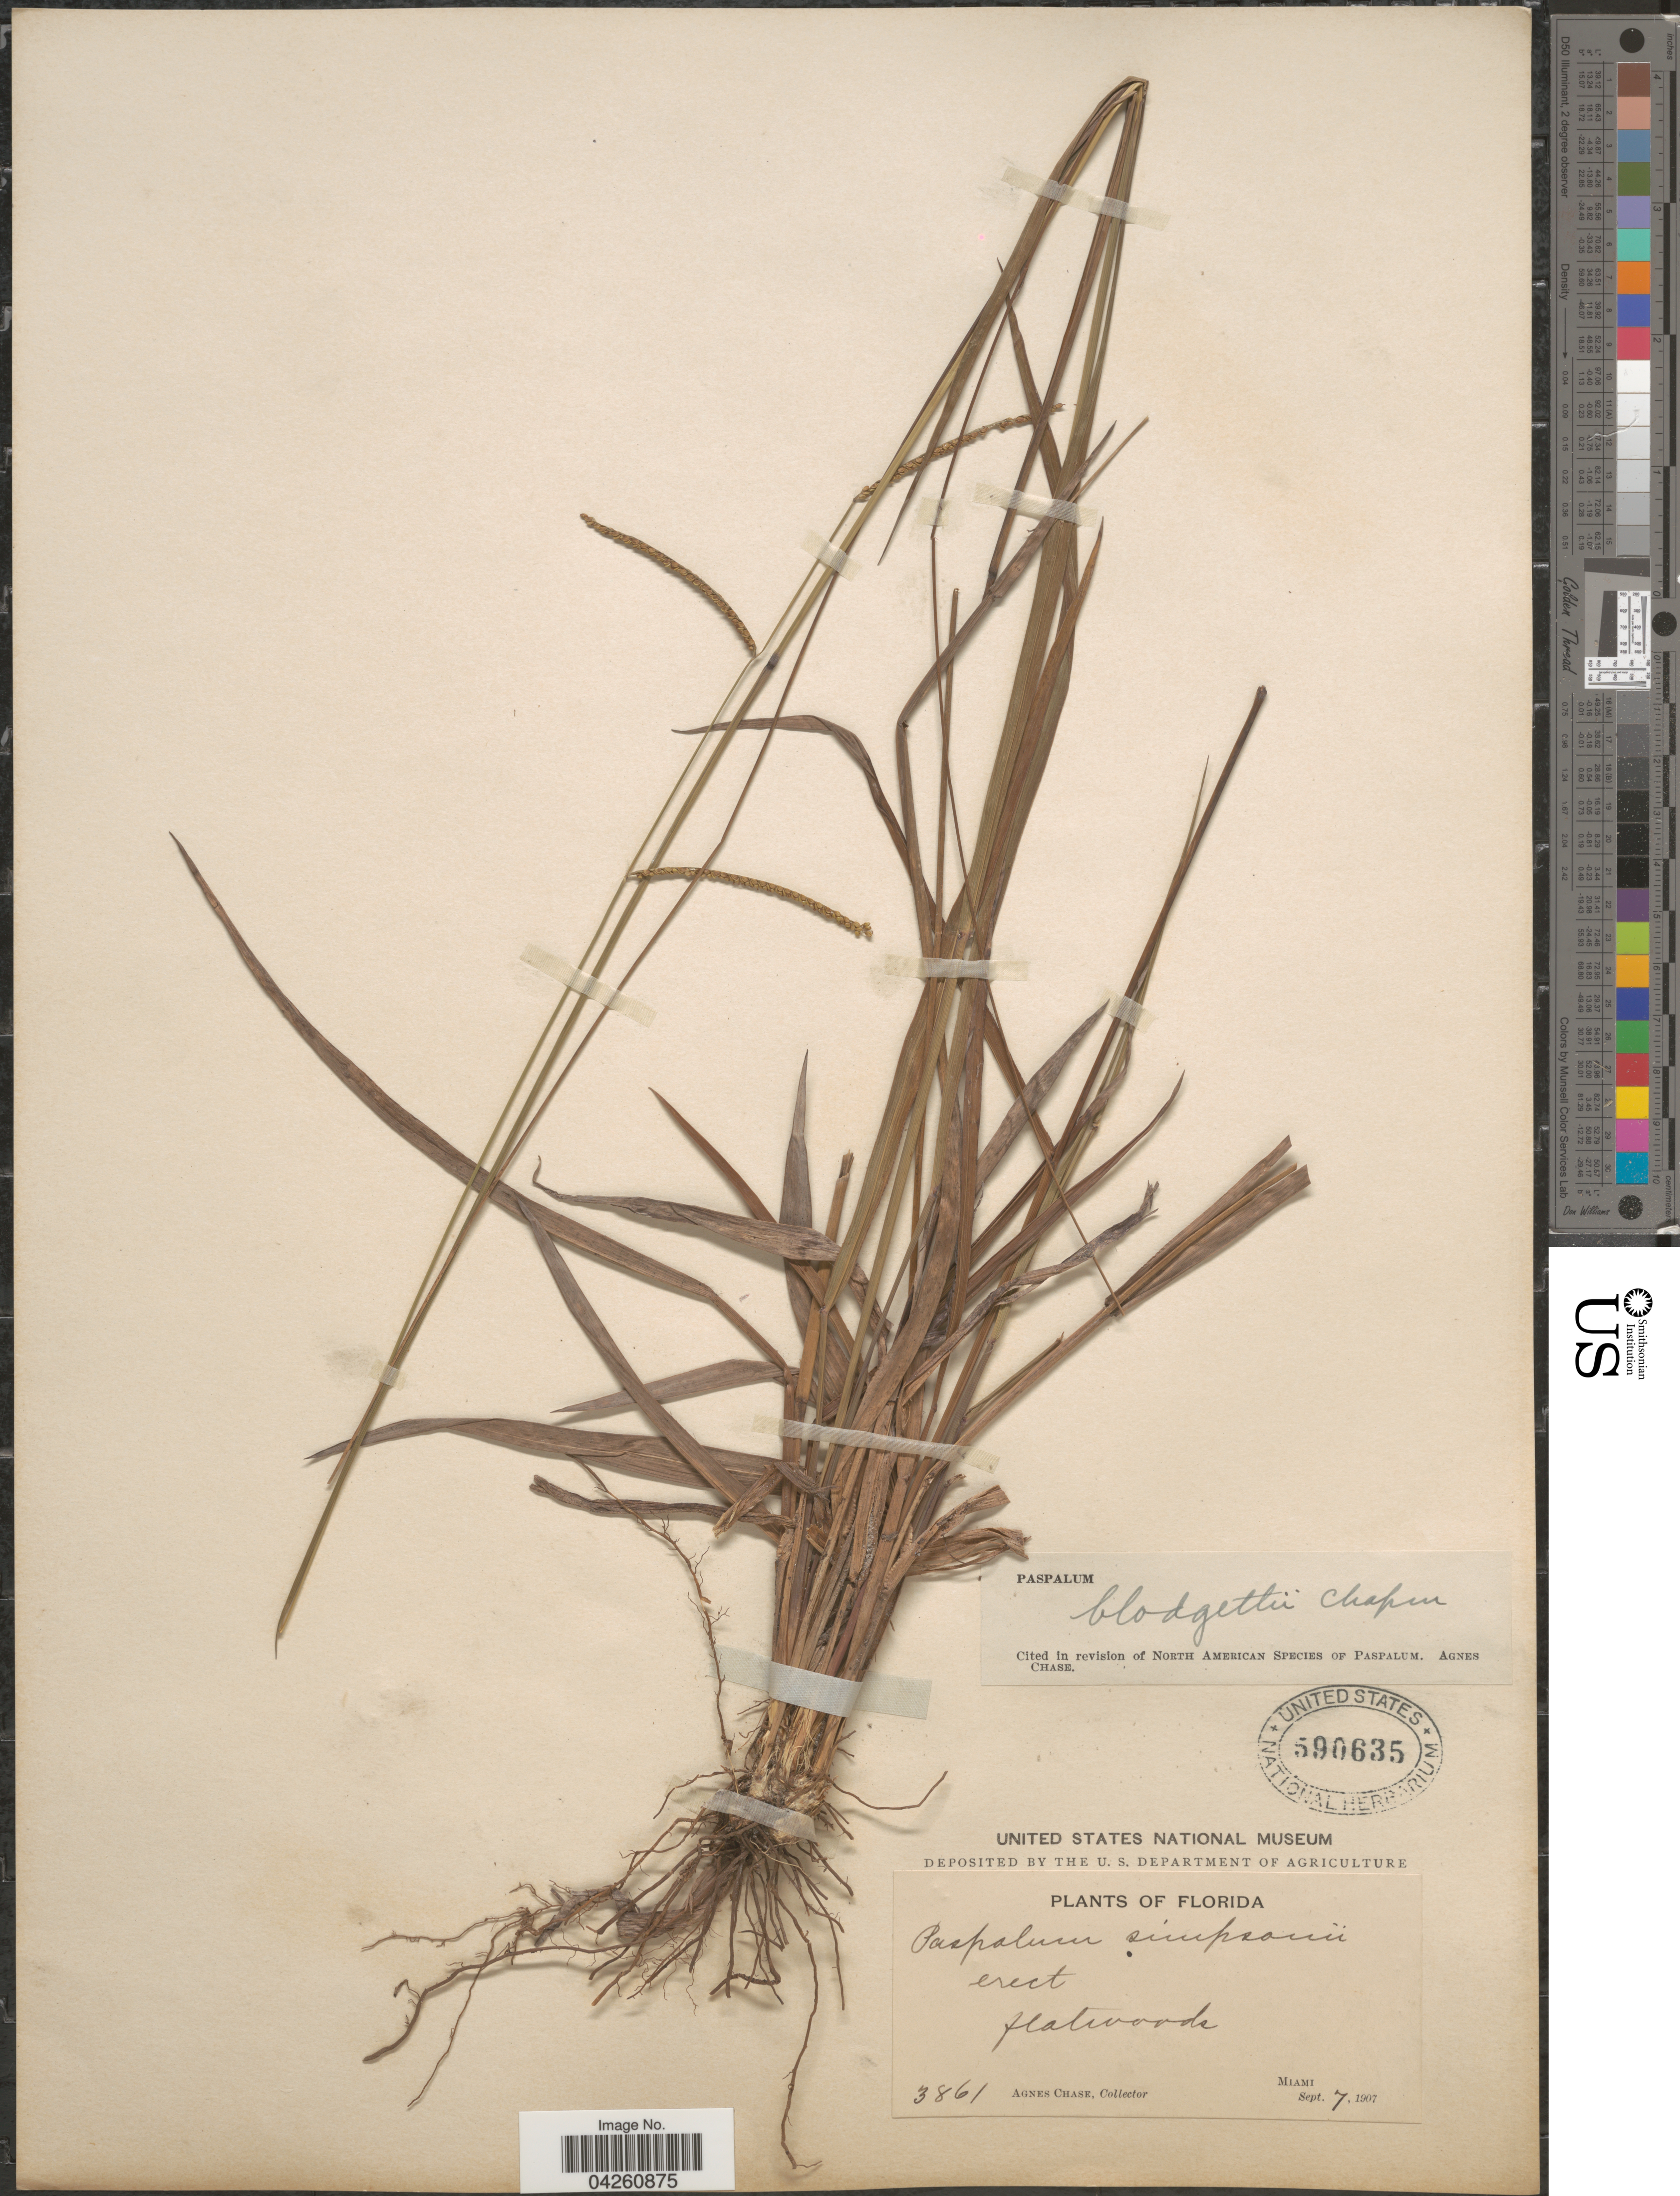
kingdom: Plantae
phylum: Tracheophyta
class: Liliopsida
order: Poales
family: Poaceae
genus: Paspalum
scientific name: Paspalum blodgettii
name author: Chapm.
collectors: A. Chase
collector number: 3861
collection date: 1907-09-07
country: United States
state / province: Florida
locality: Flatwoods. Miami.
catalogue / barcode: US 590635